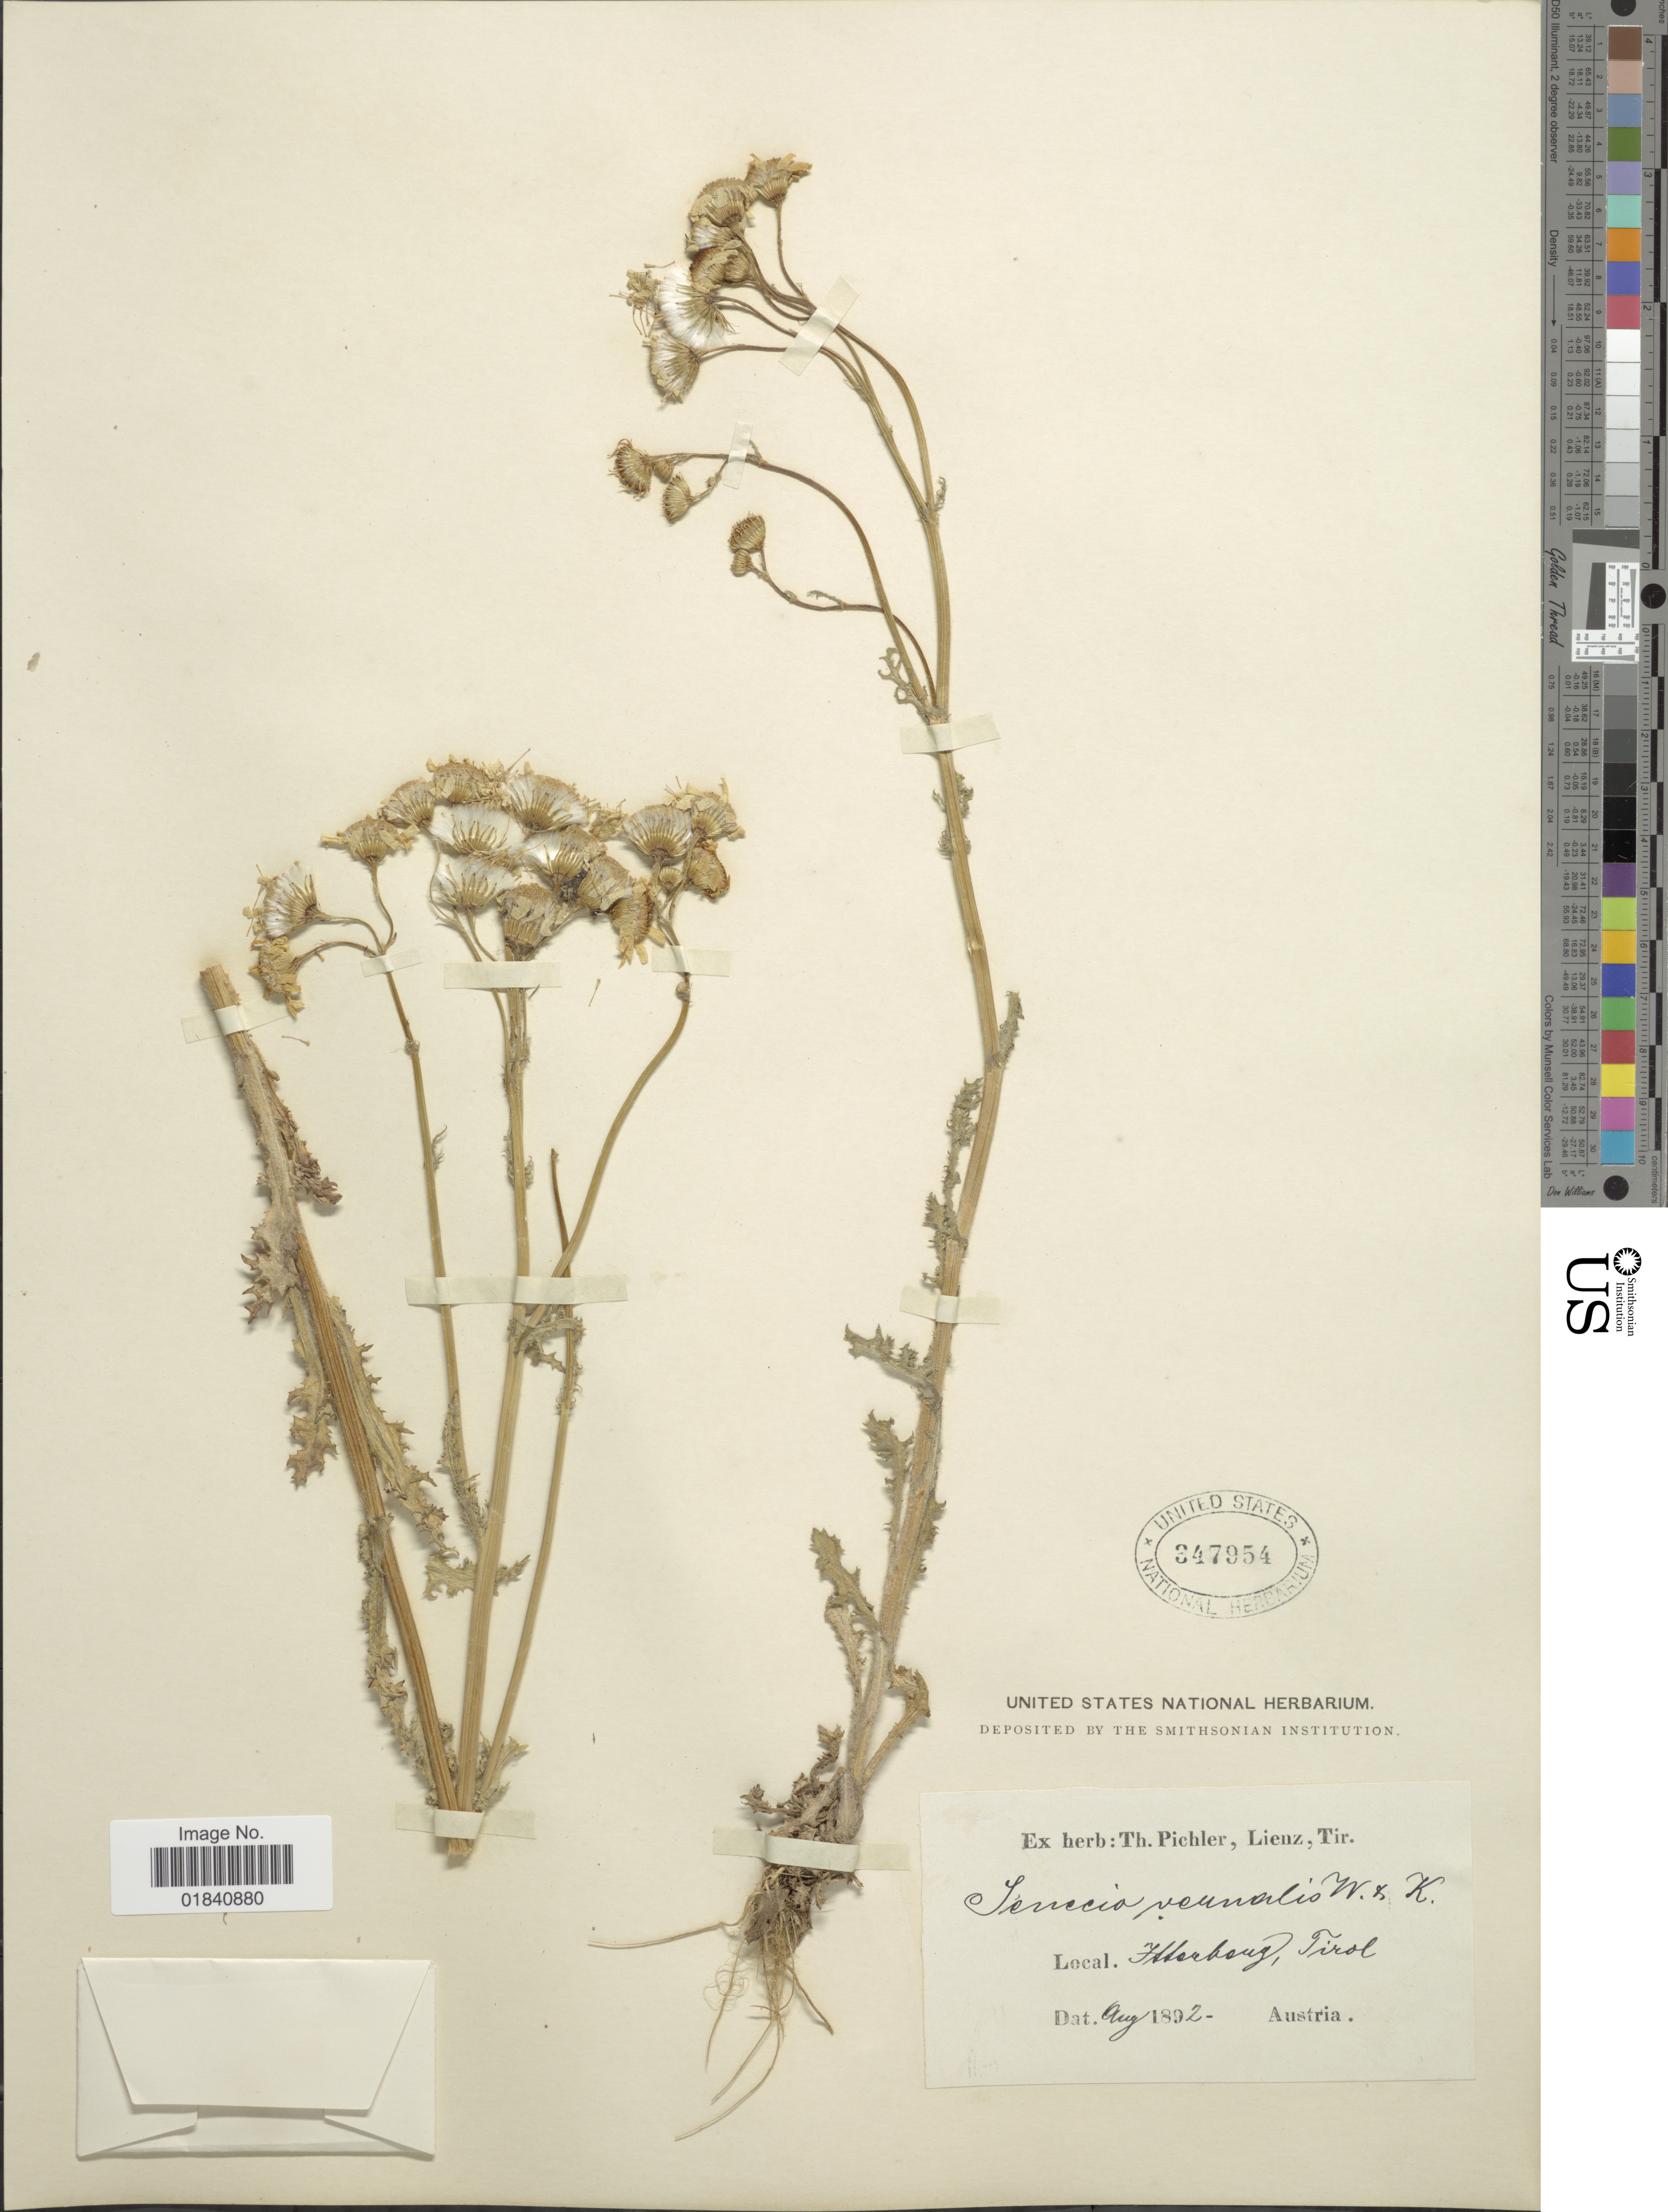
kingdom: Plantae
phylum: Tracheophyta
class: Magnoliopsida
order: Asterales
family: Asteraceae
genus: Senecio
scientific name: Senecio leucanthemifolius subsp. vernalis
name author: (Waldst. & Kit.) Greuter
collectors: ex herb. T. Pichler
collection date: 1892-08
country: Austria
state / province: Tirol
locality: Isterberg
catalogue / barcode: US 347954